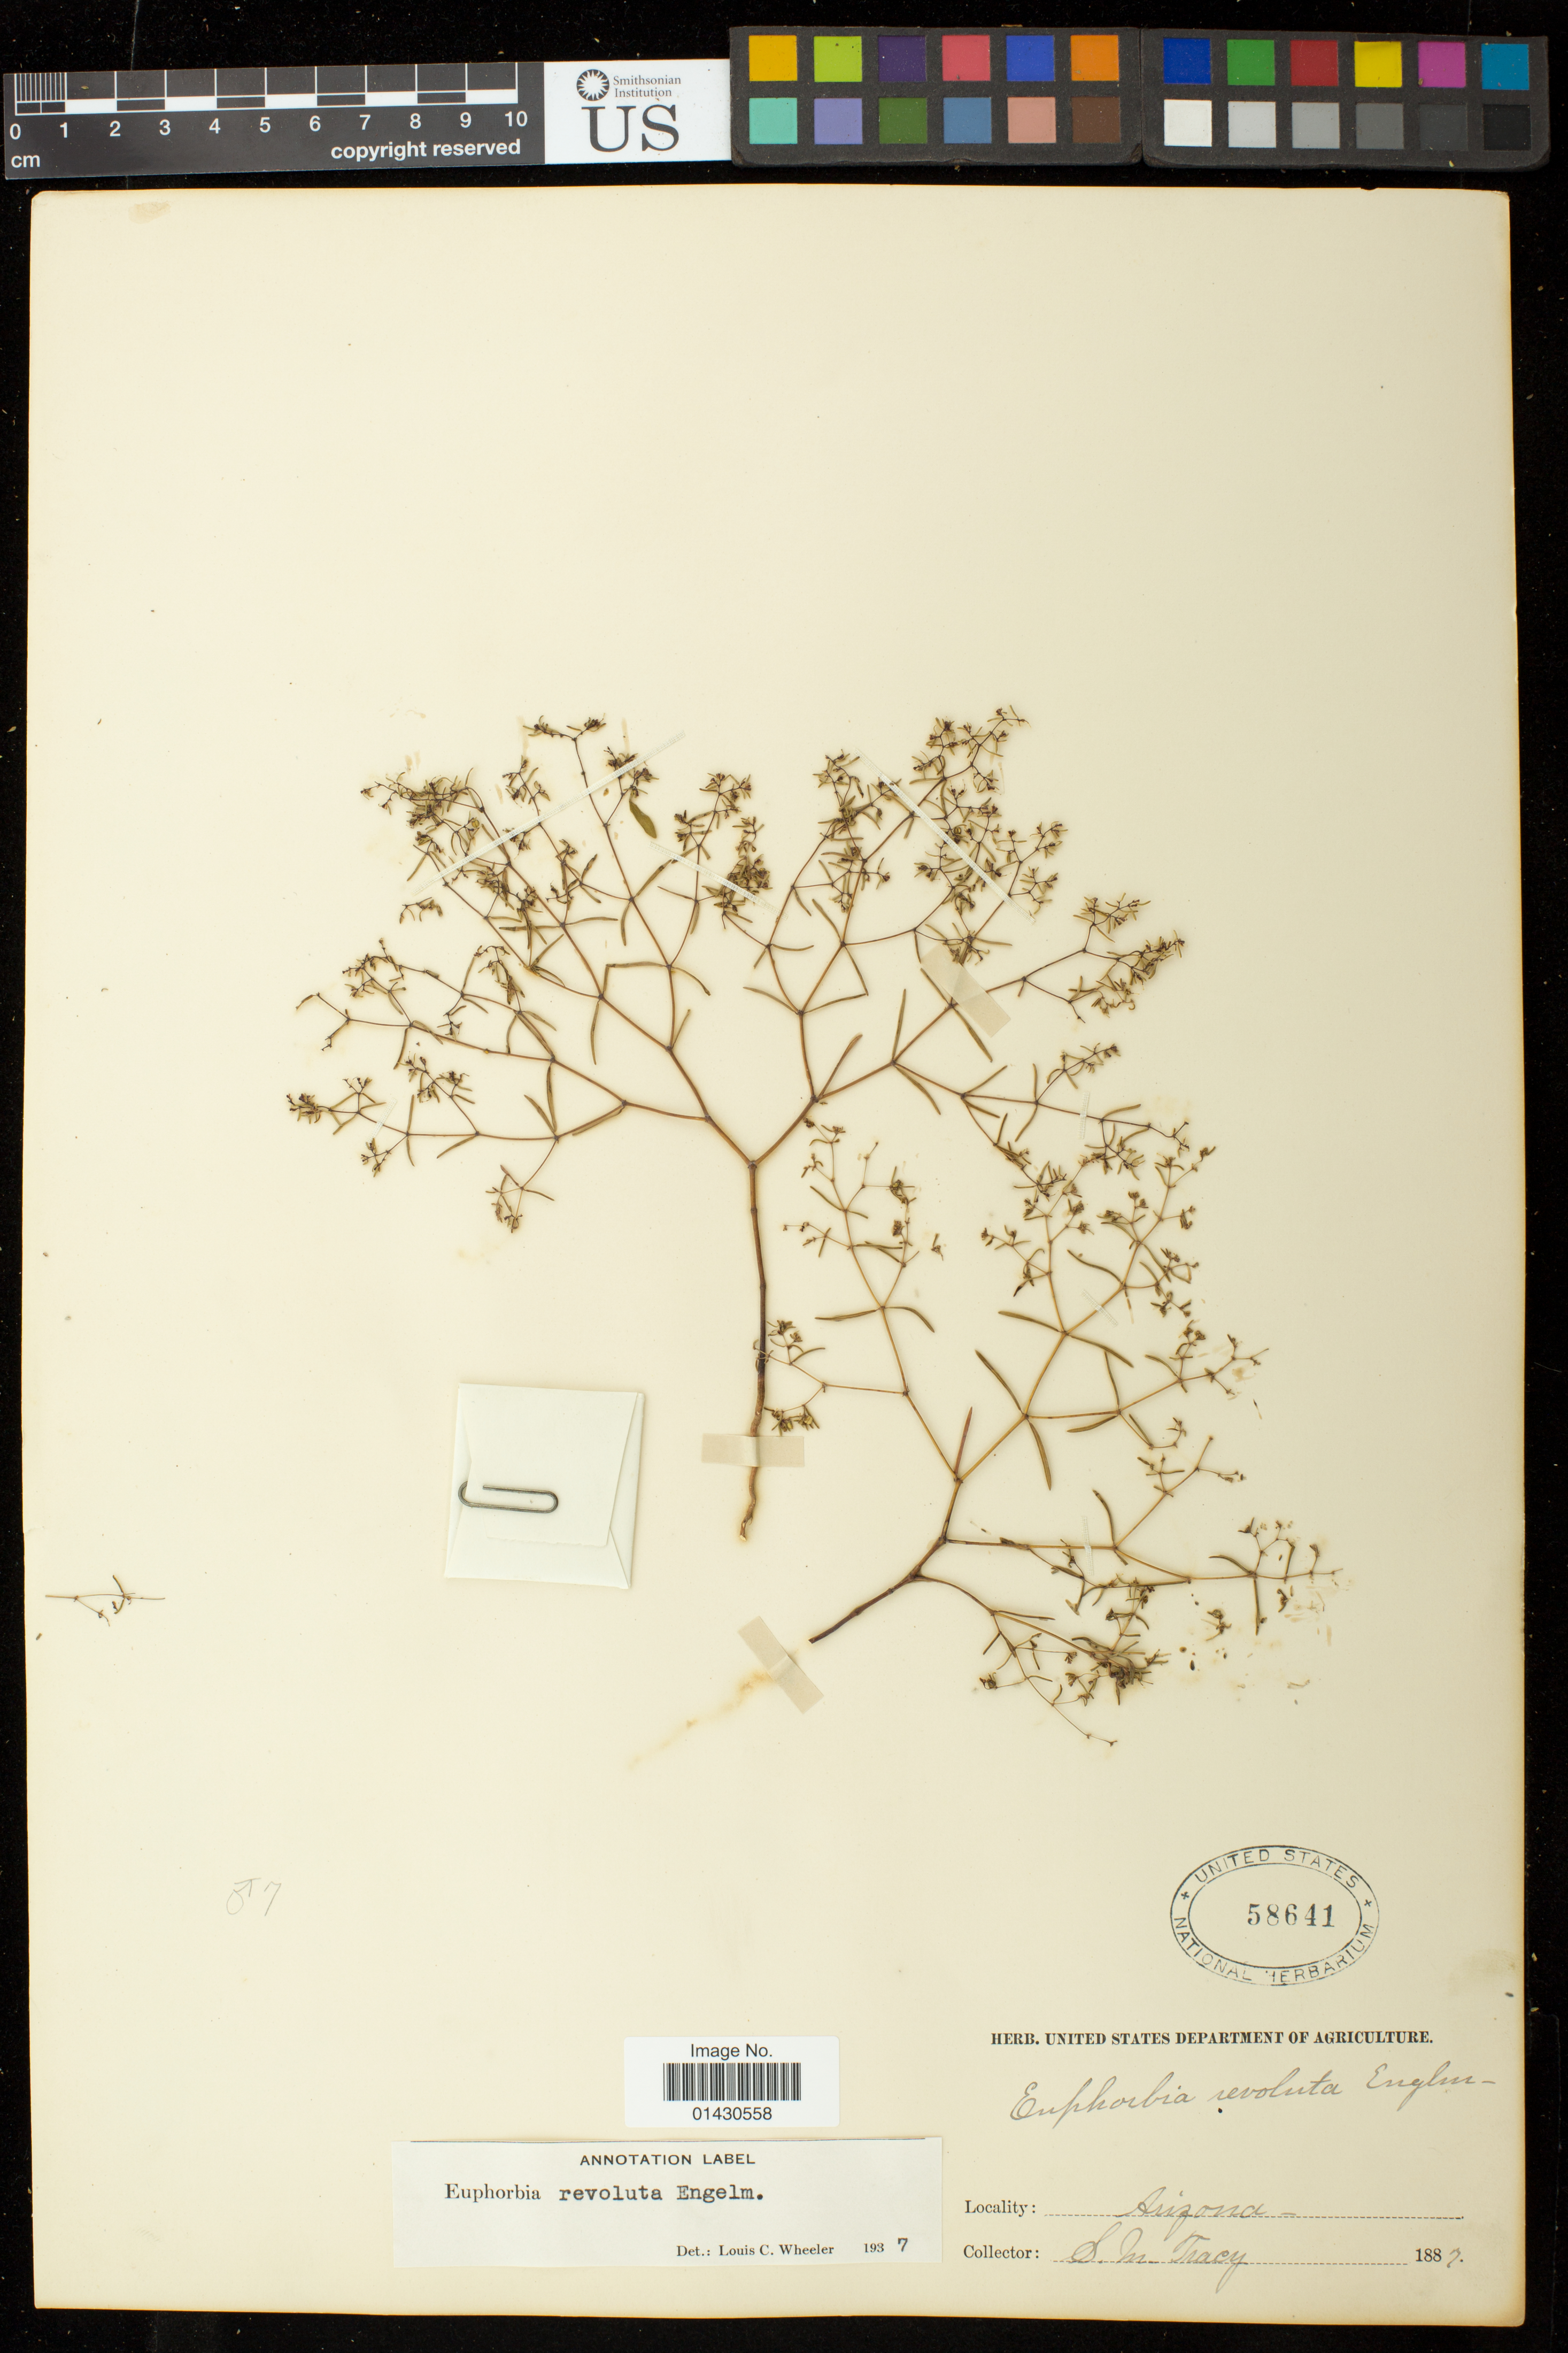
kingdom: Plantae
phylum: Tracheophyta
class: Magnoliopsida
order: Malpighiales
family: Euphorbiaceae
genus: Euphorbia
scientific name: Euphorbia revoluta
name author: Engelm. in Emory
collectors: S. M. Tracy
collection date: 1887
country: United States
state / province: Arizona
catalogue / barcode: US 58641